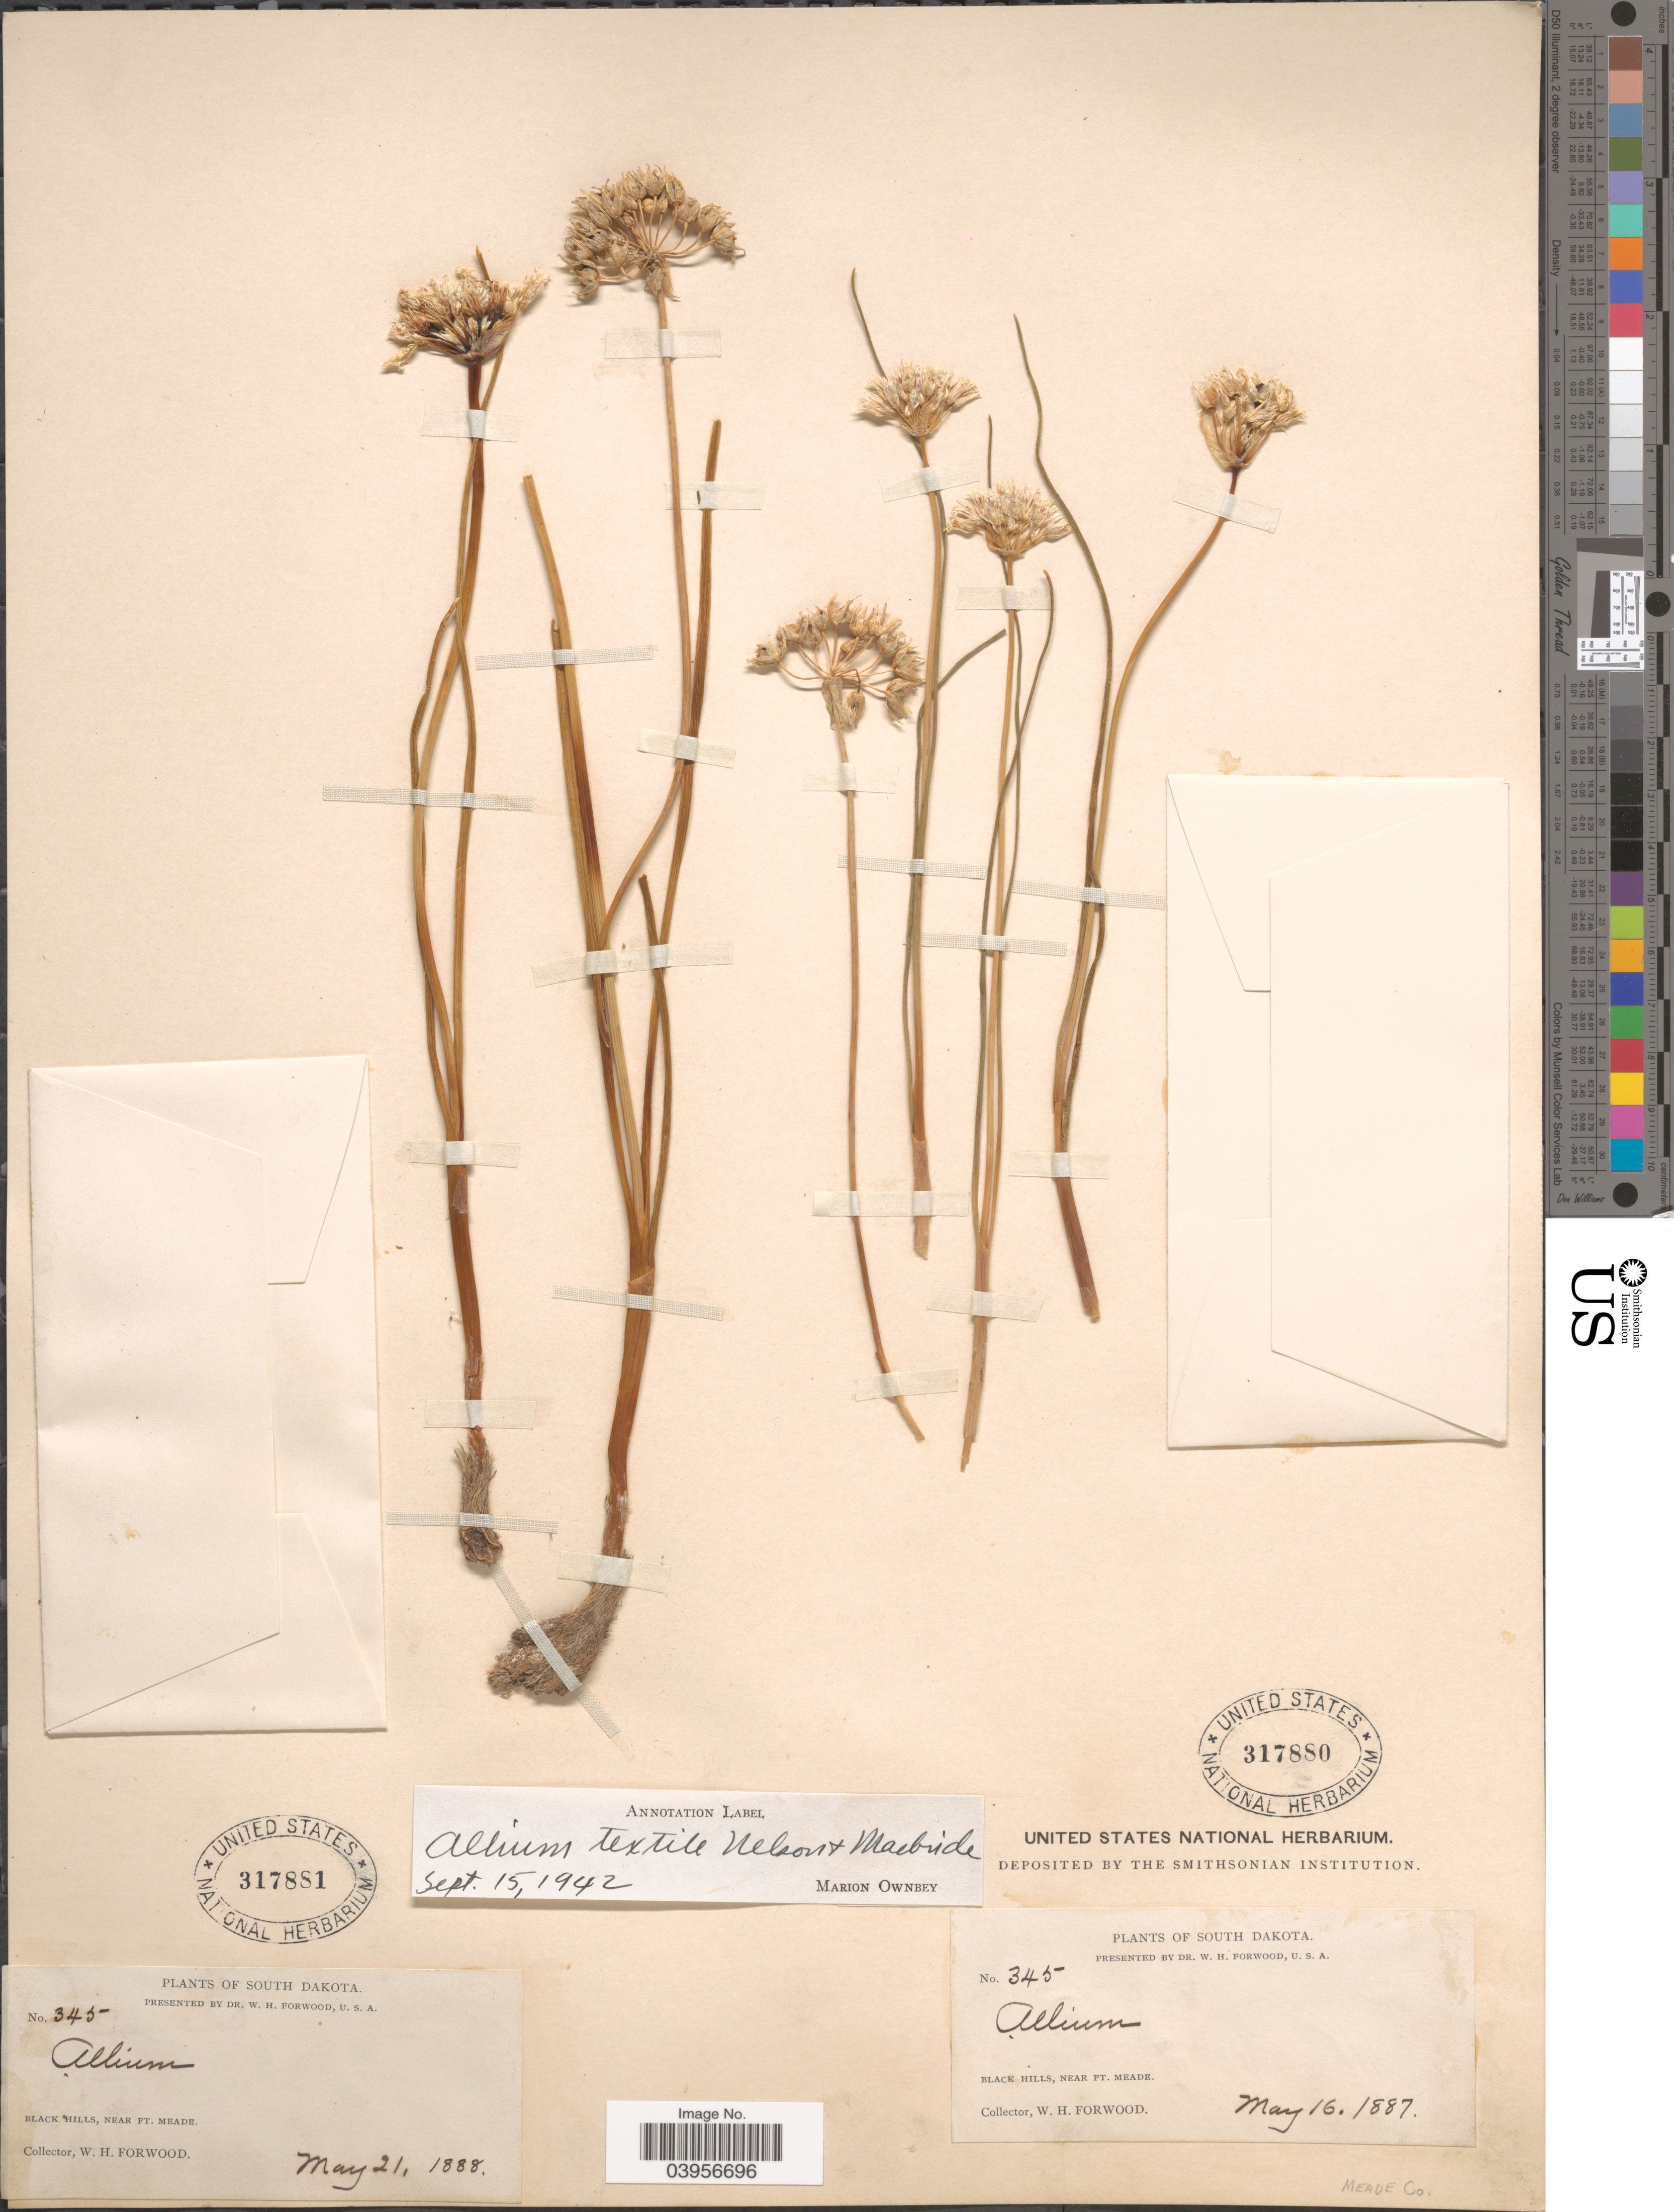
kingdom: Plantae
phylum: Tracheophyta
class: Liliopsida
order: Asparagales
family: Amaryllidaceae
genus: Allium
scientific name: Allium textile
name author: A. Nelson & J.F. Macbr.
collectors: W. Forwood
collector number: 345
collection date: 1887-05-16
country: United States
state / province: South Dakota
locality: Black Hills, near Ft. Meade. Meade Co.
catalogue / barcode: US 317880-2